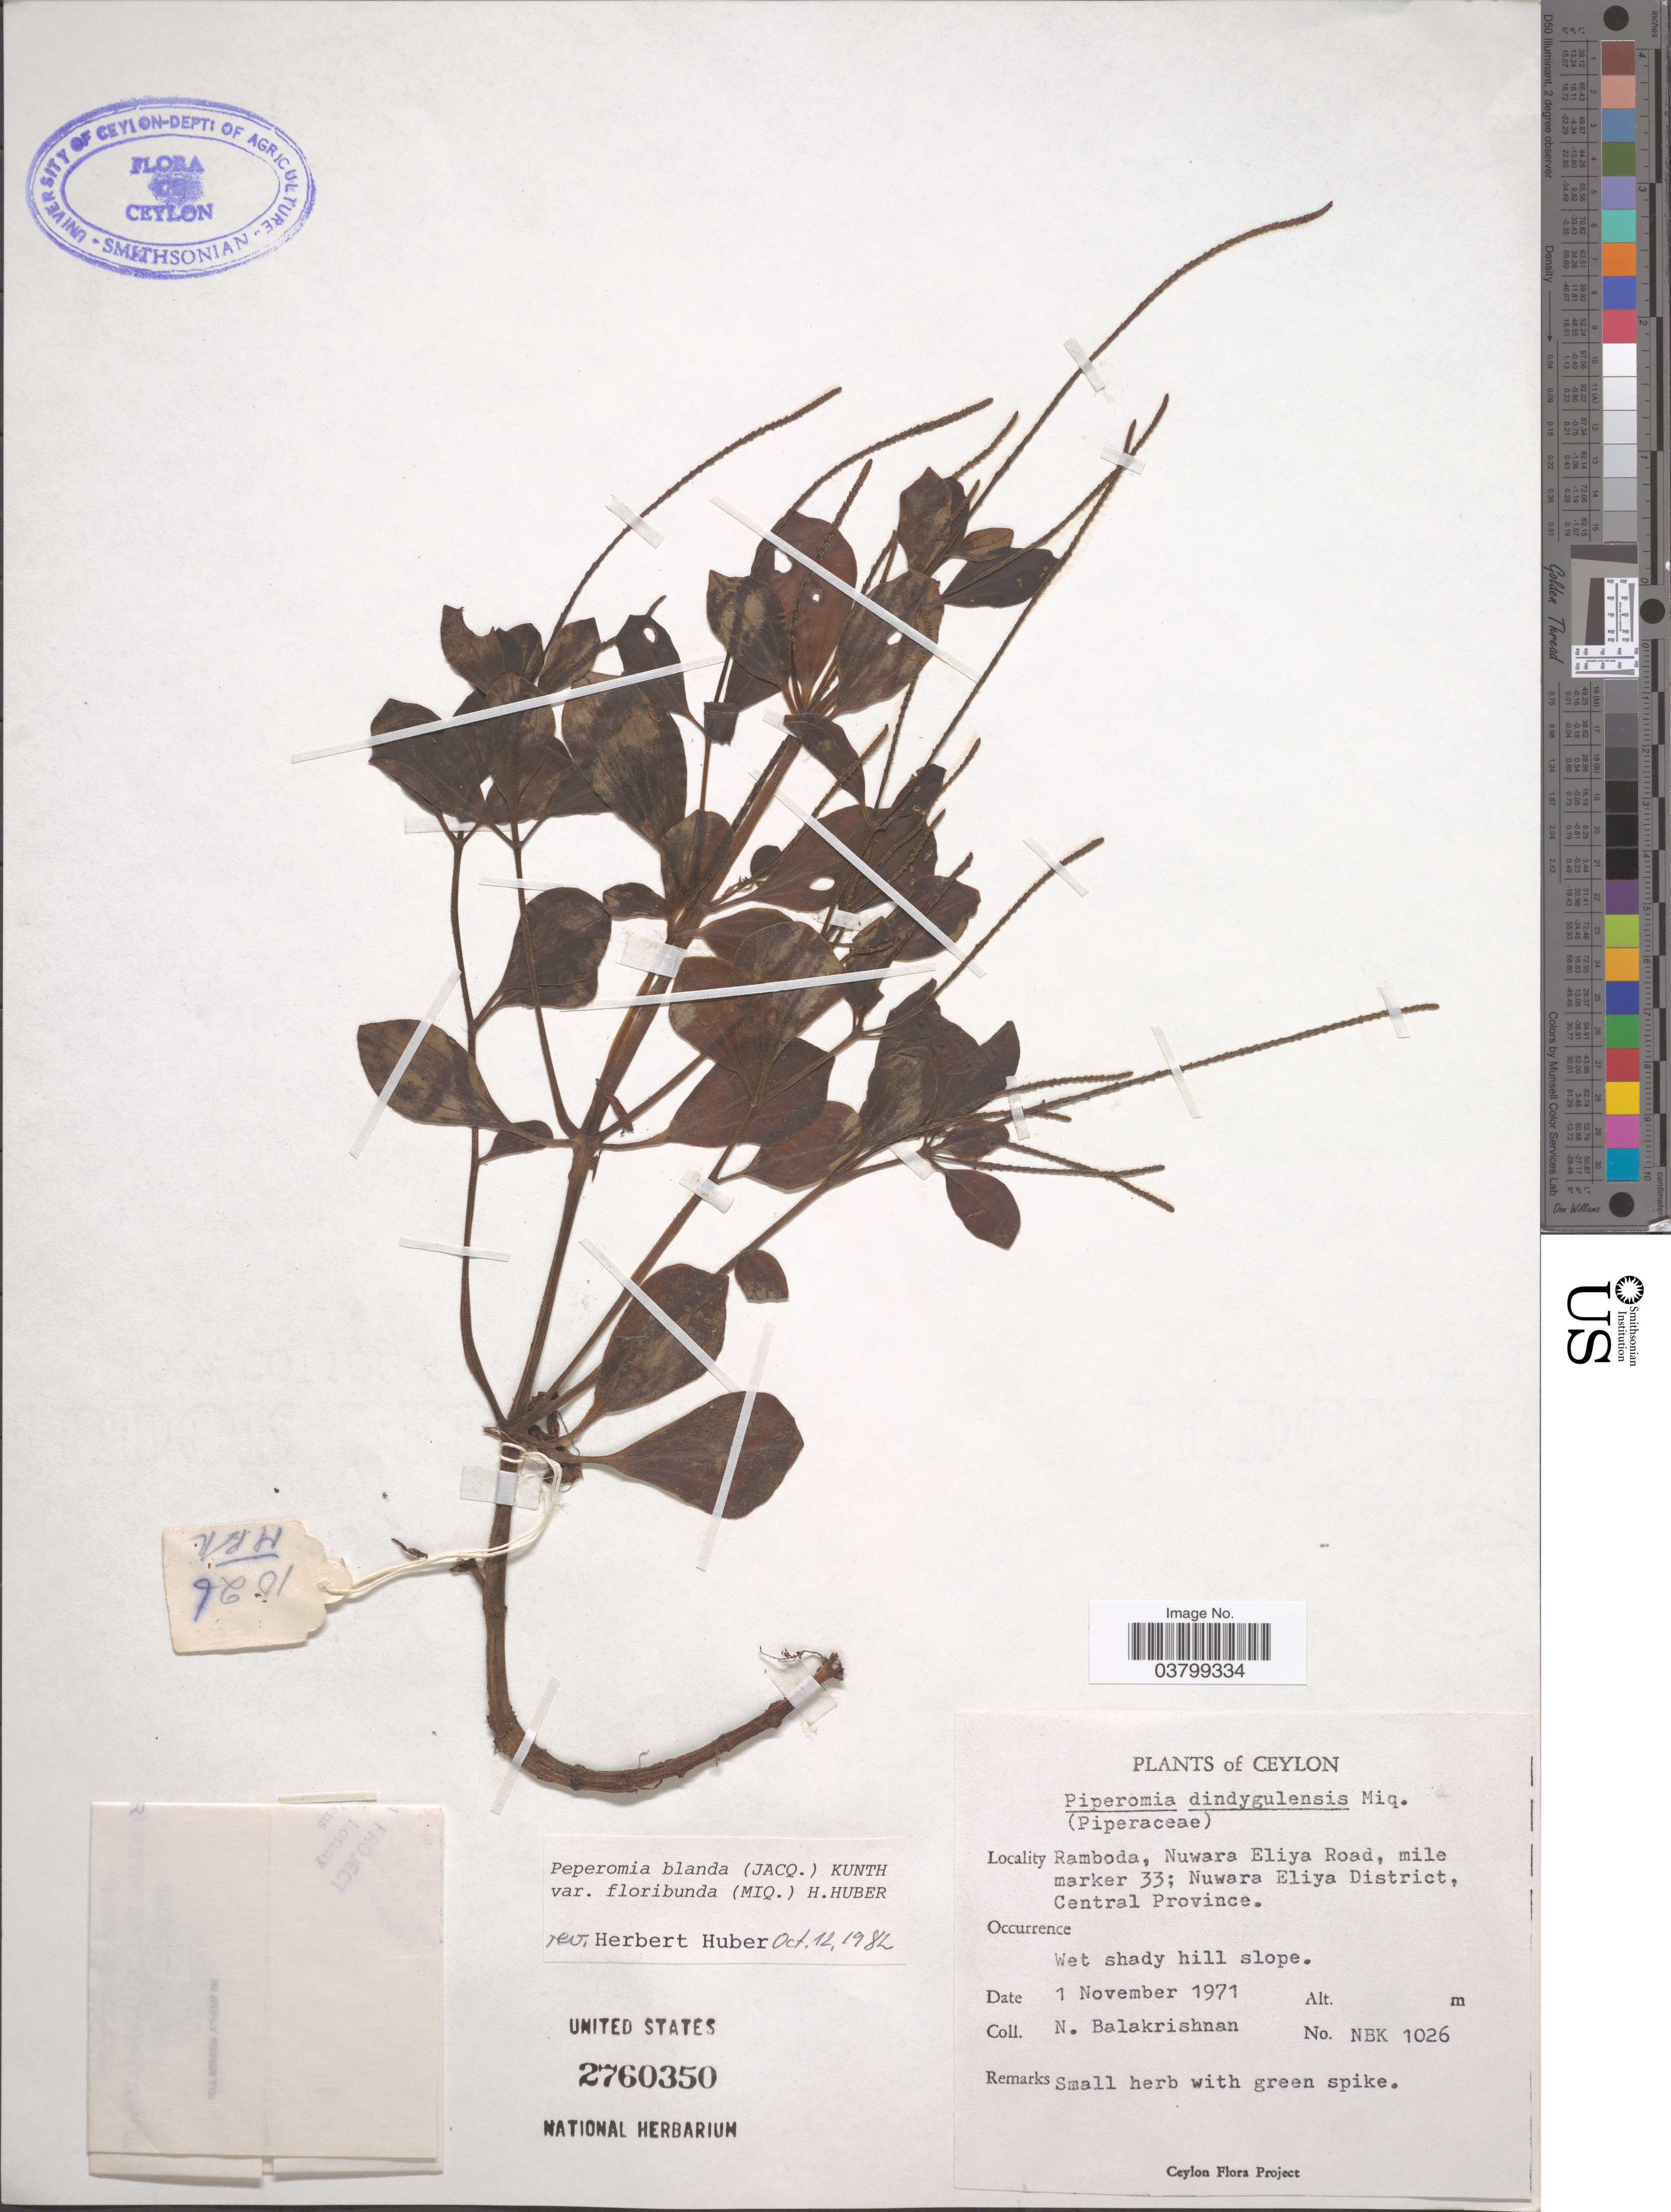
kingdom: Plantae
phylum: Tracheophyta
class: Magnoliopsida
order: Piperales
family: Piperaceae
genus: Peperomia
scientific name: Peperomia blanda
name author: (Jacq.) Kunth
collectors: N. Balakrishnan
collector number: NBK1026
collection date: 1971-11-01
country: Sri Lanka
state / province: Central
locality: Ceylon. Ramboda, Nuwara Eliya Road, mile marker 33; Nuwara Eliya District, Central Province.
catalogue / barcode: US 2760350